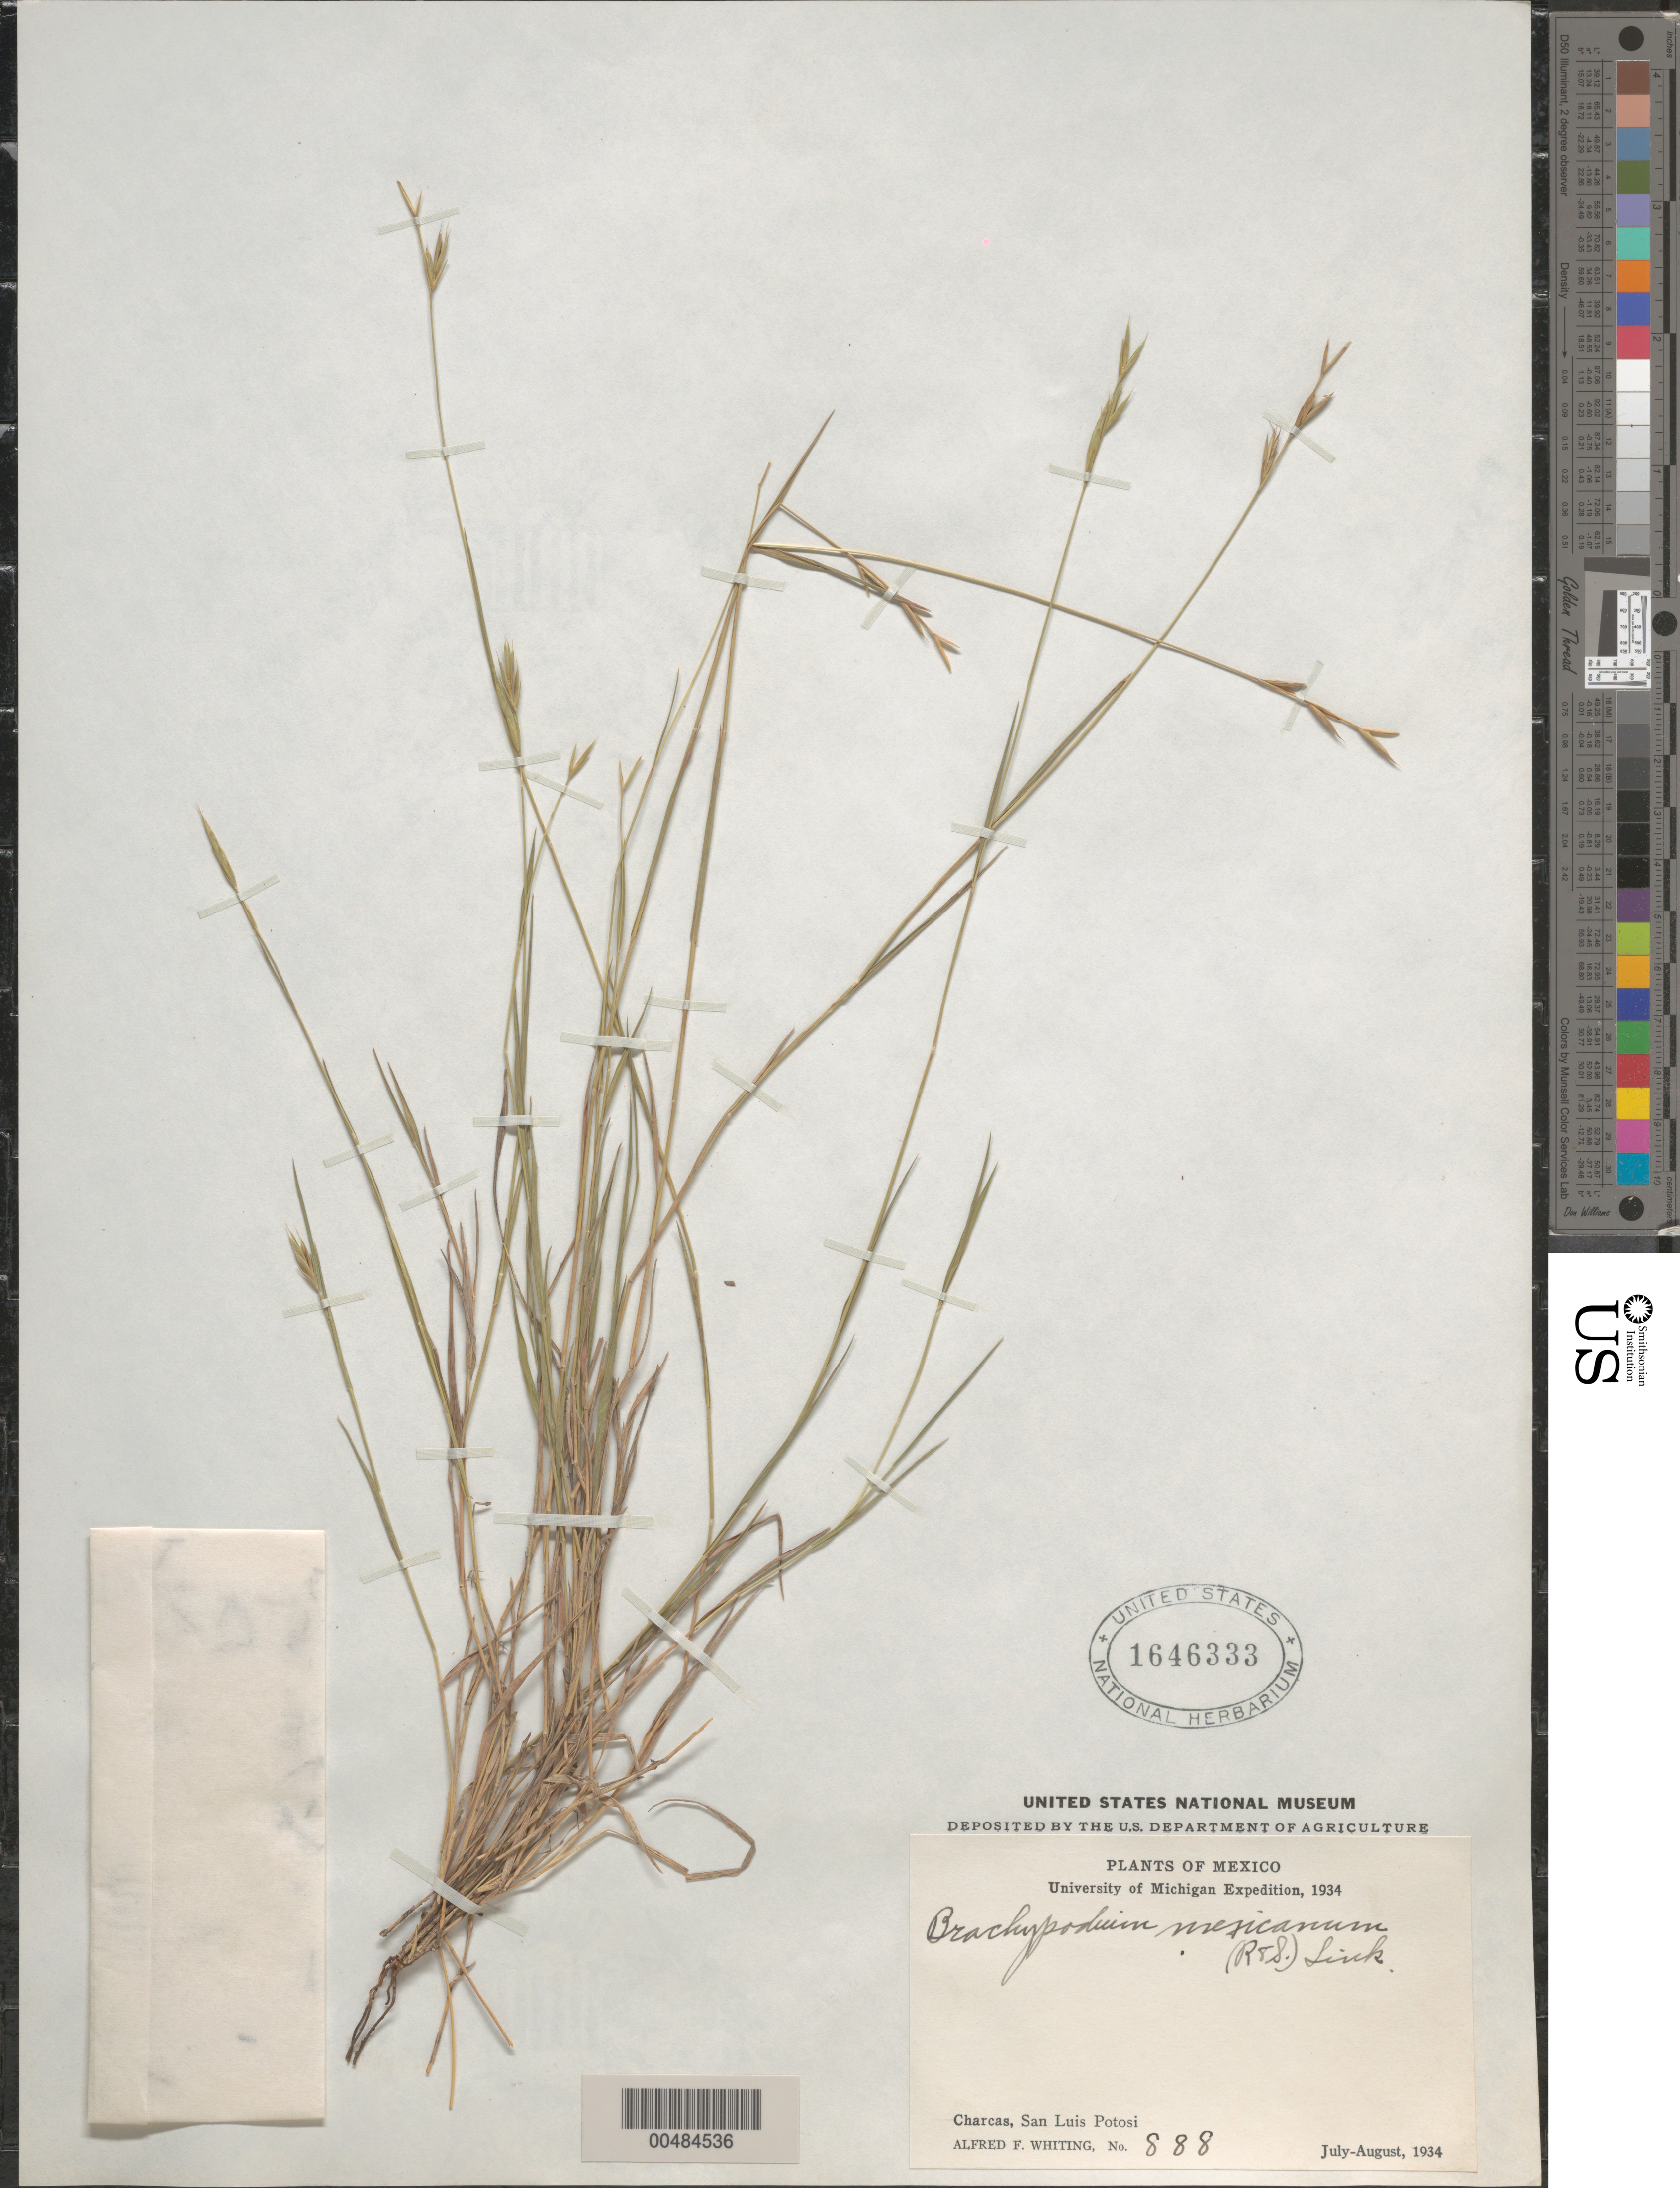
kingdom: Plantae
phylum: Tracheophyta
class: Liliopsida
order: Poales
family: Poaceae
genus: Brachypodium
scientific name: Brachypodium mexicanum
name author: (Roem. & Schult.) Link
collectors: A. F. Whiting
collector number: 888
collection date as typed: Jul 1934 to Aug 1934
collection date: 1934-07/1934-08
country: Mexico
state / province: San Luis Potosi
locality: Charcas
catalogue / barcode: US 1646333